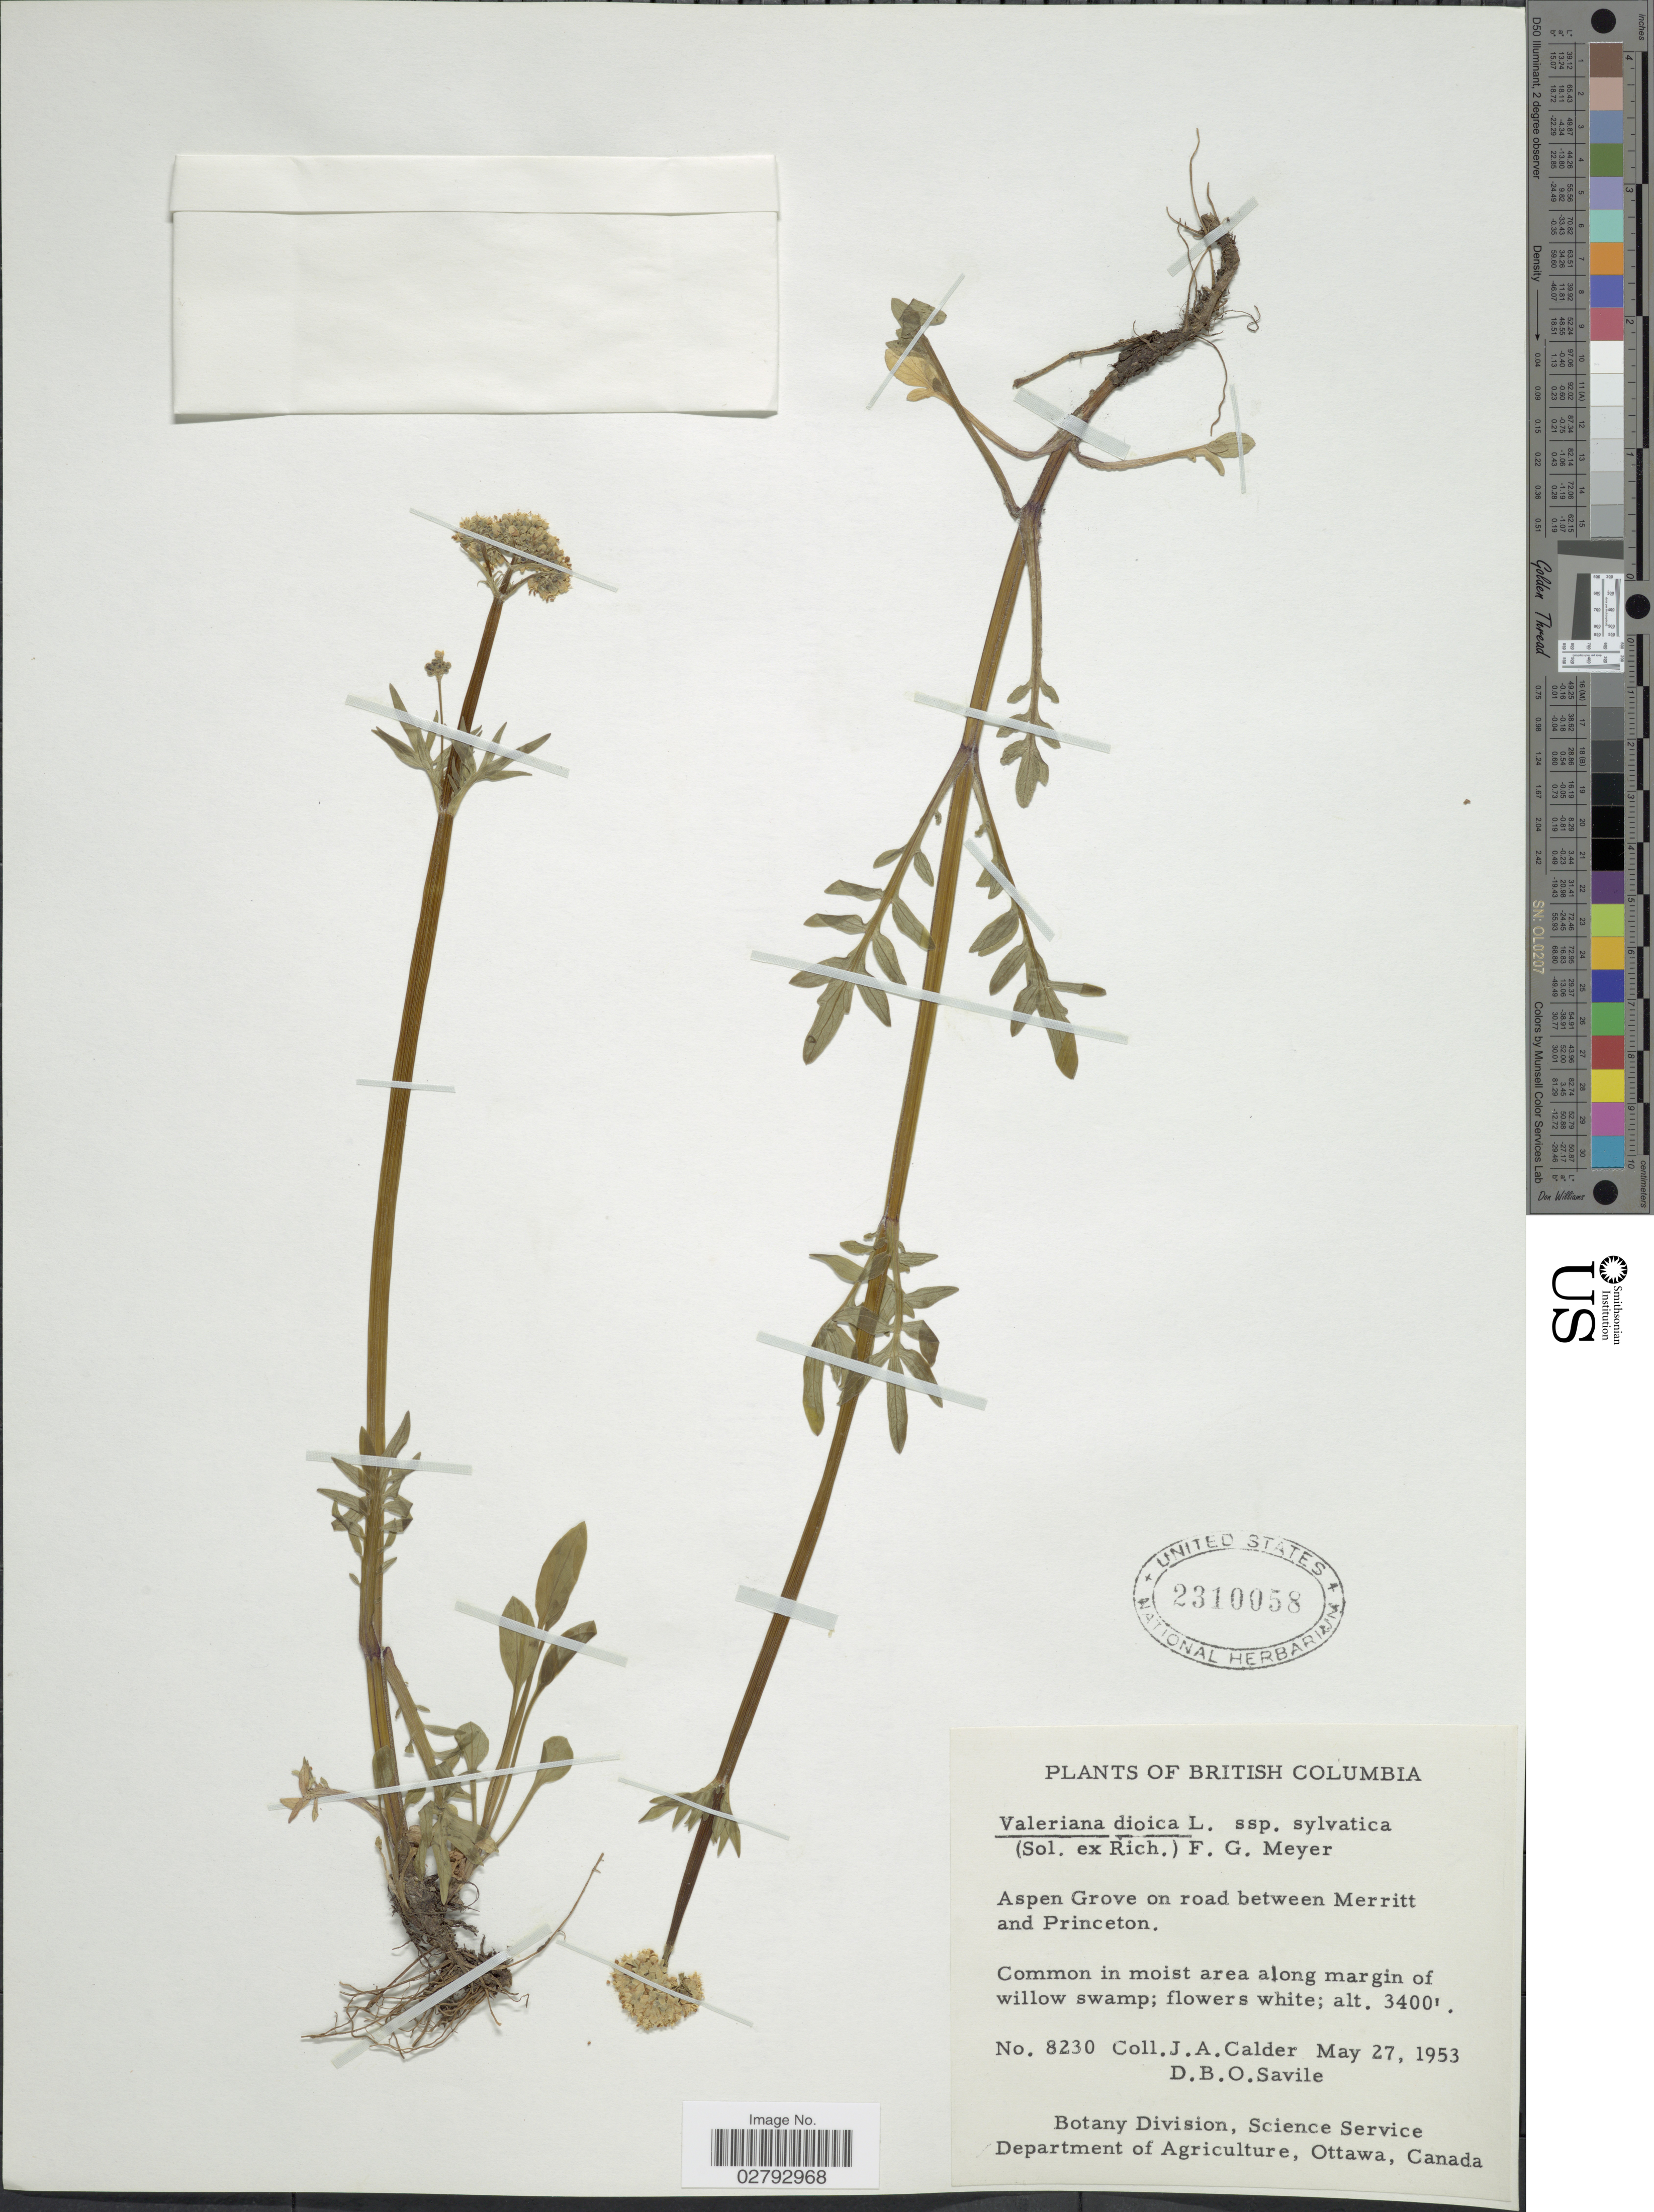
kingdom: Plantae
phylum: Tracheophyta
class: Magnoliopsida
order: Dipsacales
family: Caprifoliaceae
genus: Valeriana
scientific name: Valeriana dioica subsp. sylvatica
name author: (Sol. ex Richardson) F.G. Mey.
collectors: J. A. Calder & D. Savile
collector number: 8230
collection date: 1953-05-27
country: Canada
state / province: British Columbia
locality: Aspen Grove on road between Merritt and Princeton.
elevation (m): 1036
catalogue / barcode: US 2310058